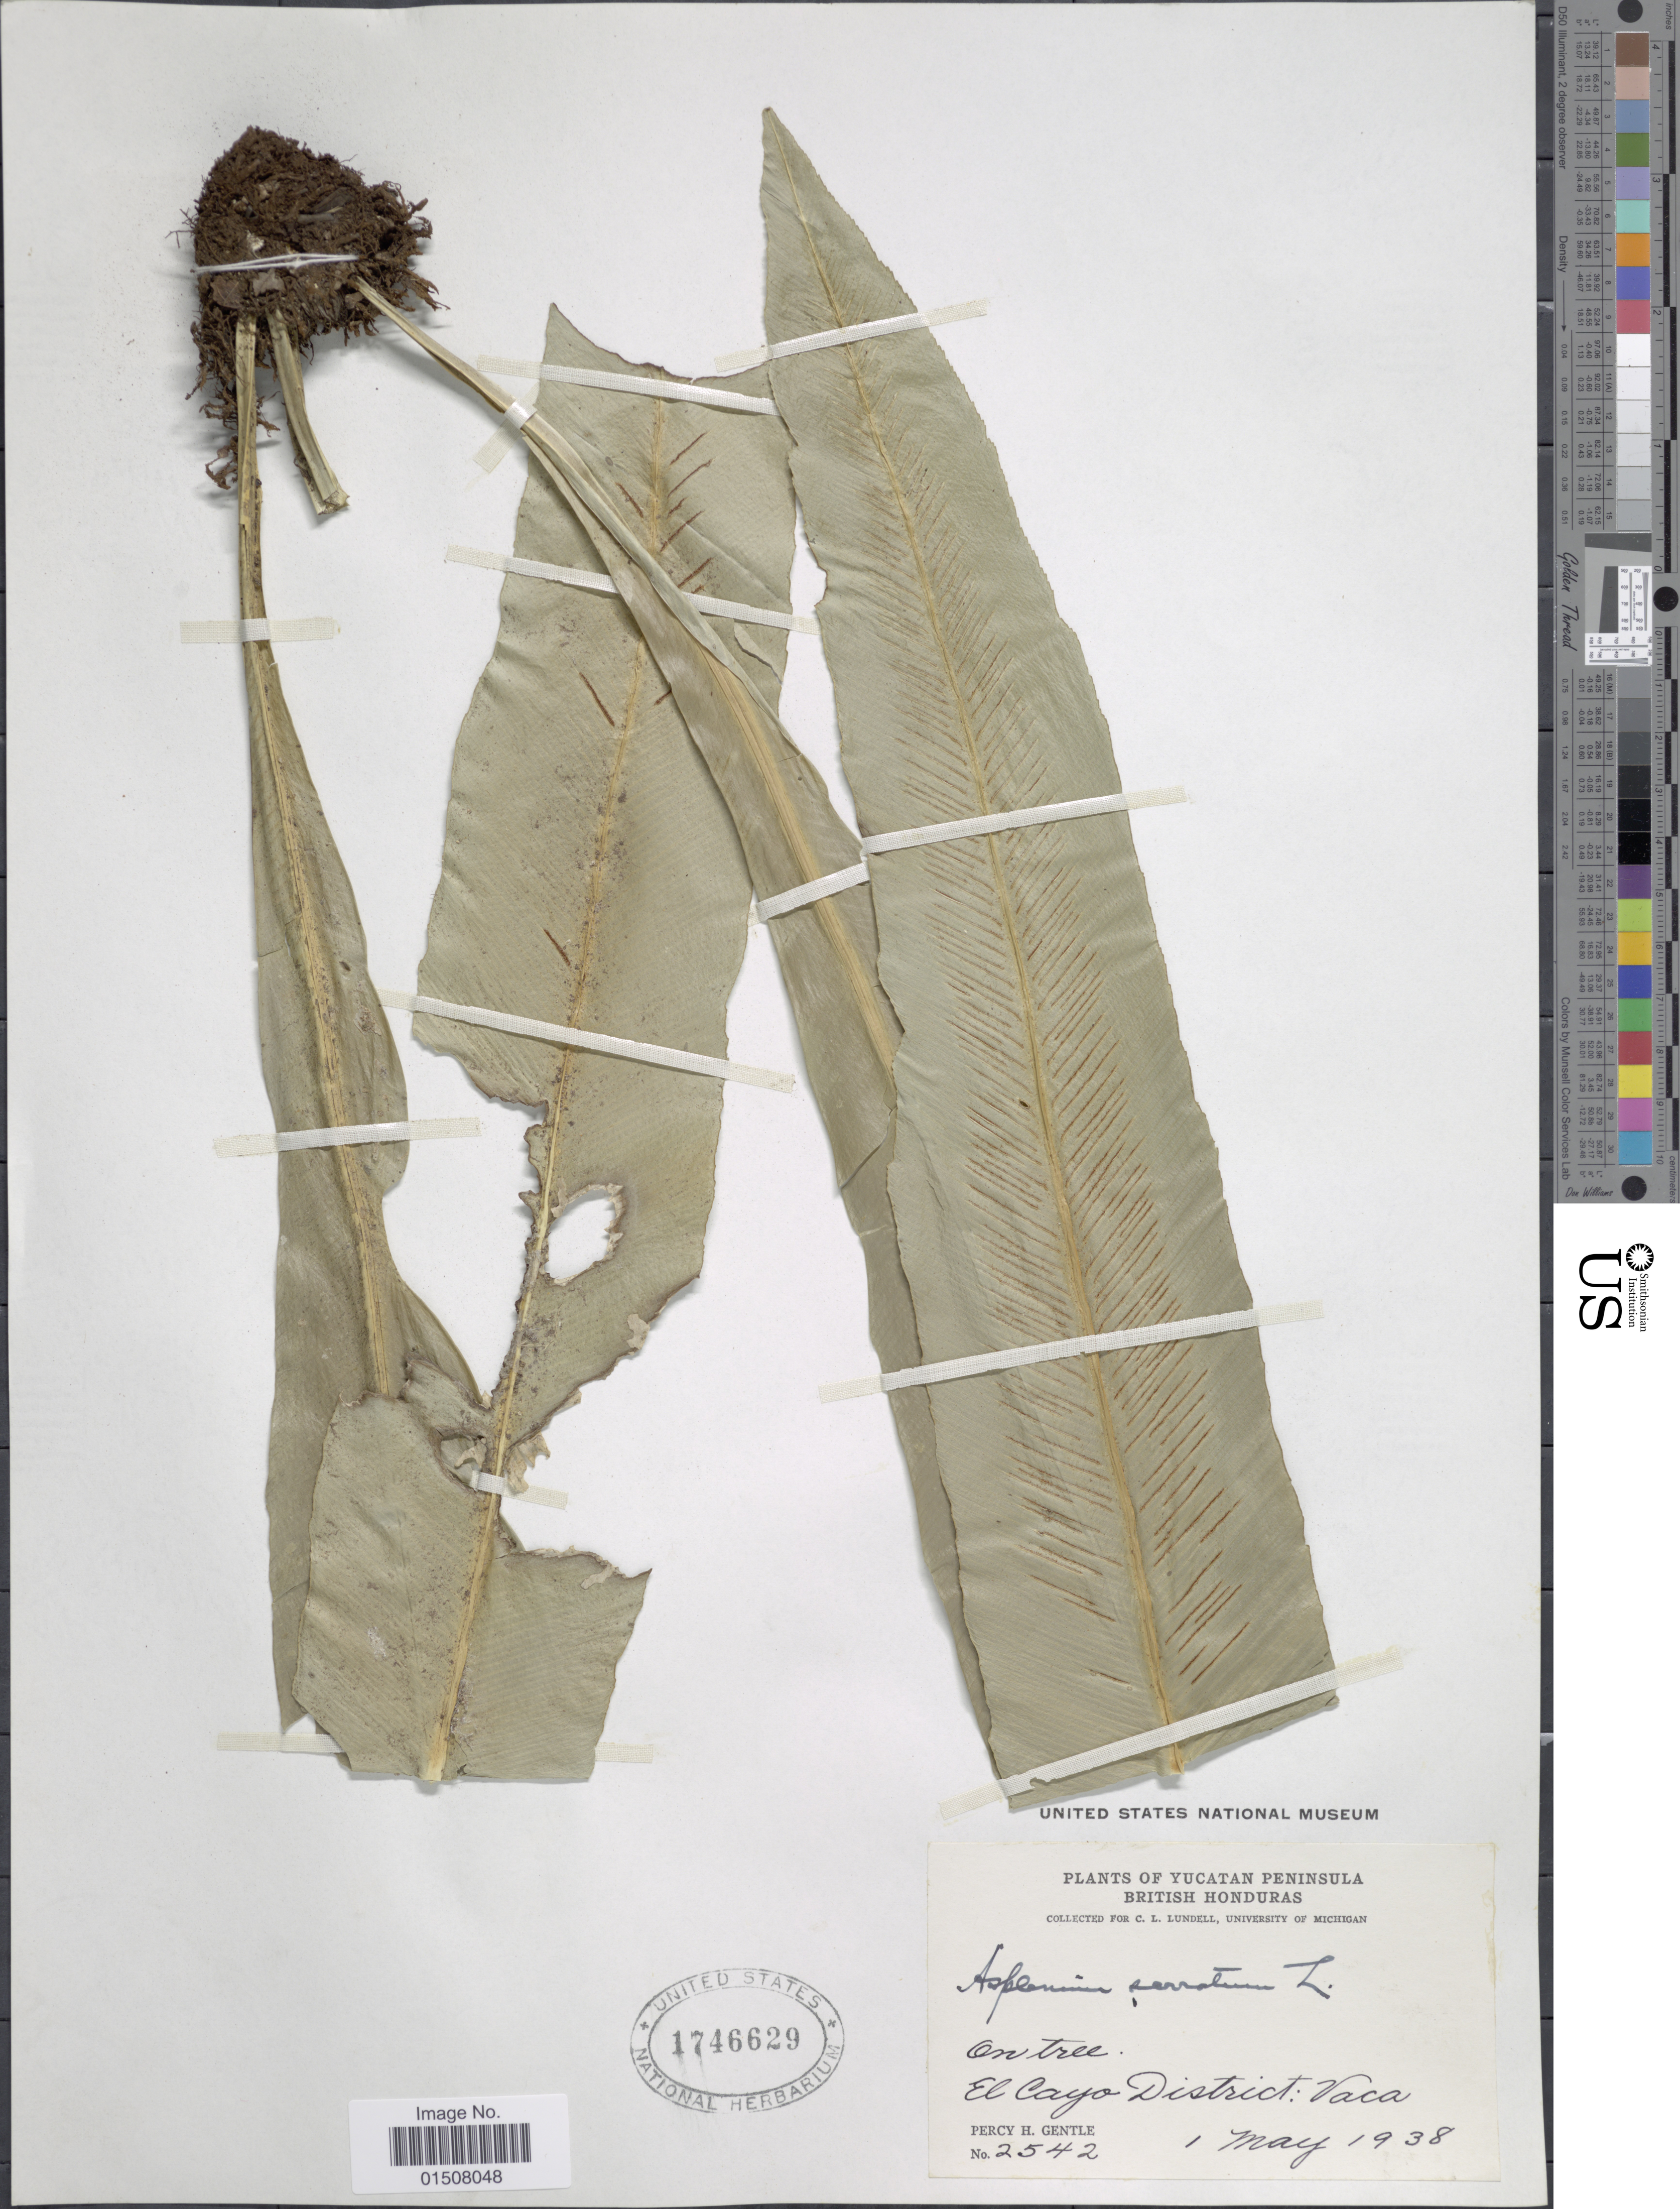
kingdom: Plantae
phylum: Tracheophyta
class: Polypodiopsida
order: Polypodiales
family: Aspleniaceae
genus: Asplenium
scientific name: Asplenium serratum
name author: L.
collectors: P. H. Gentle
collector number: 2542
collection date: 1938-05-04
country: Belize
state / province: Cayo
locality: British Honduras, El Cayo District: Vaca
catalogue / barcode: US 1746629